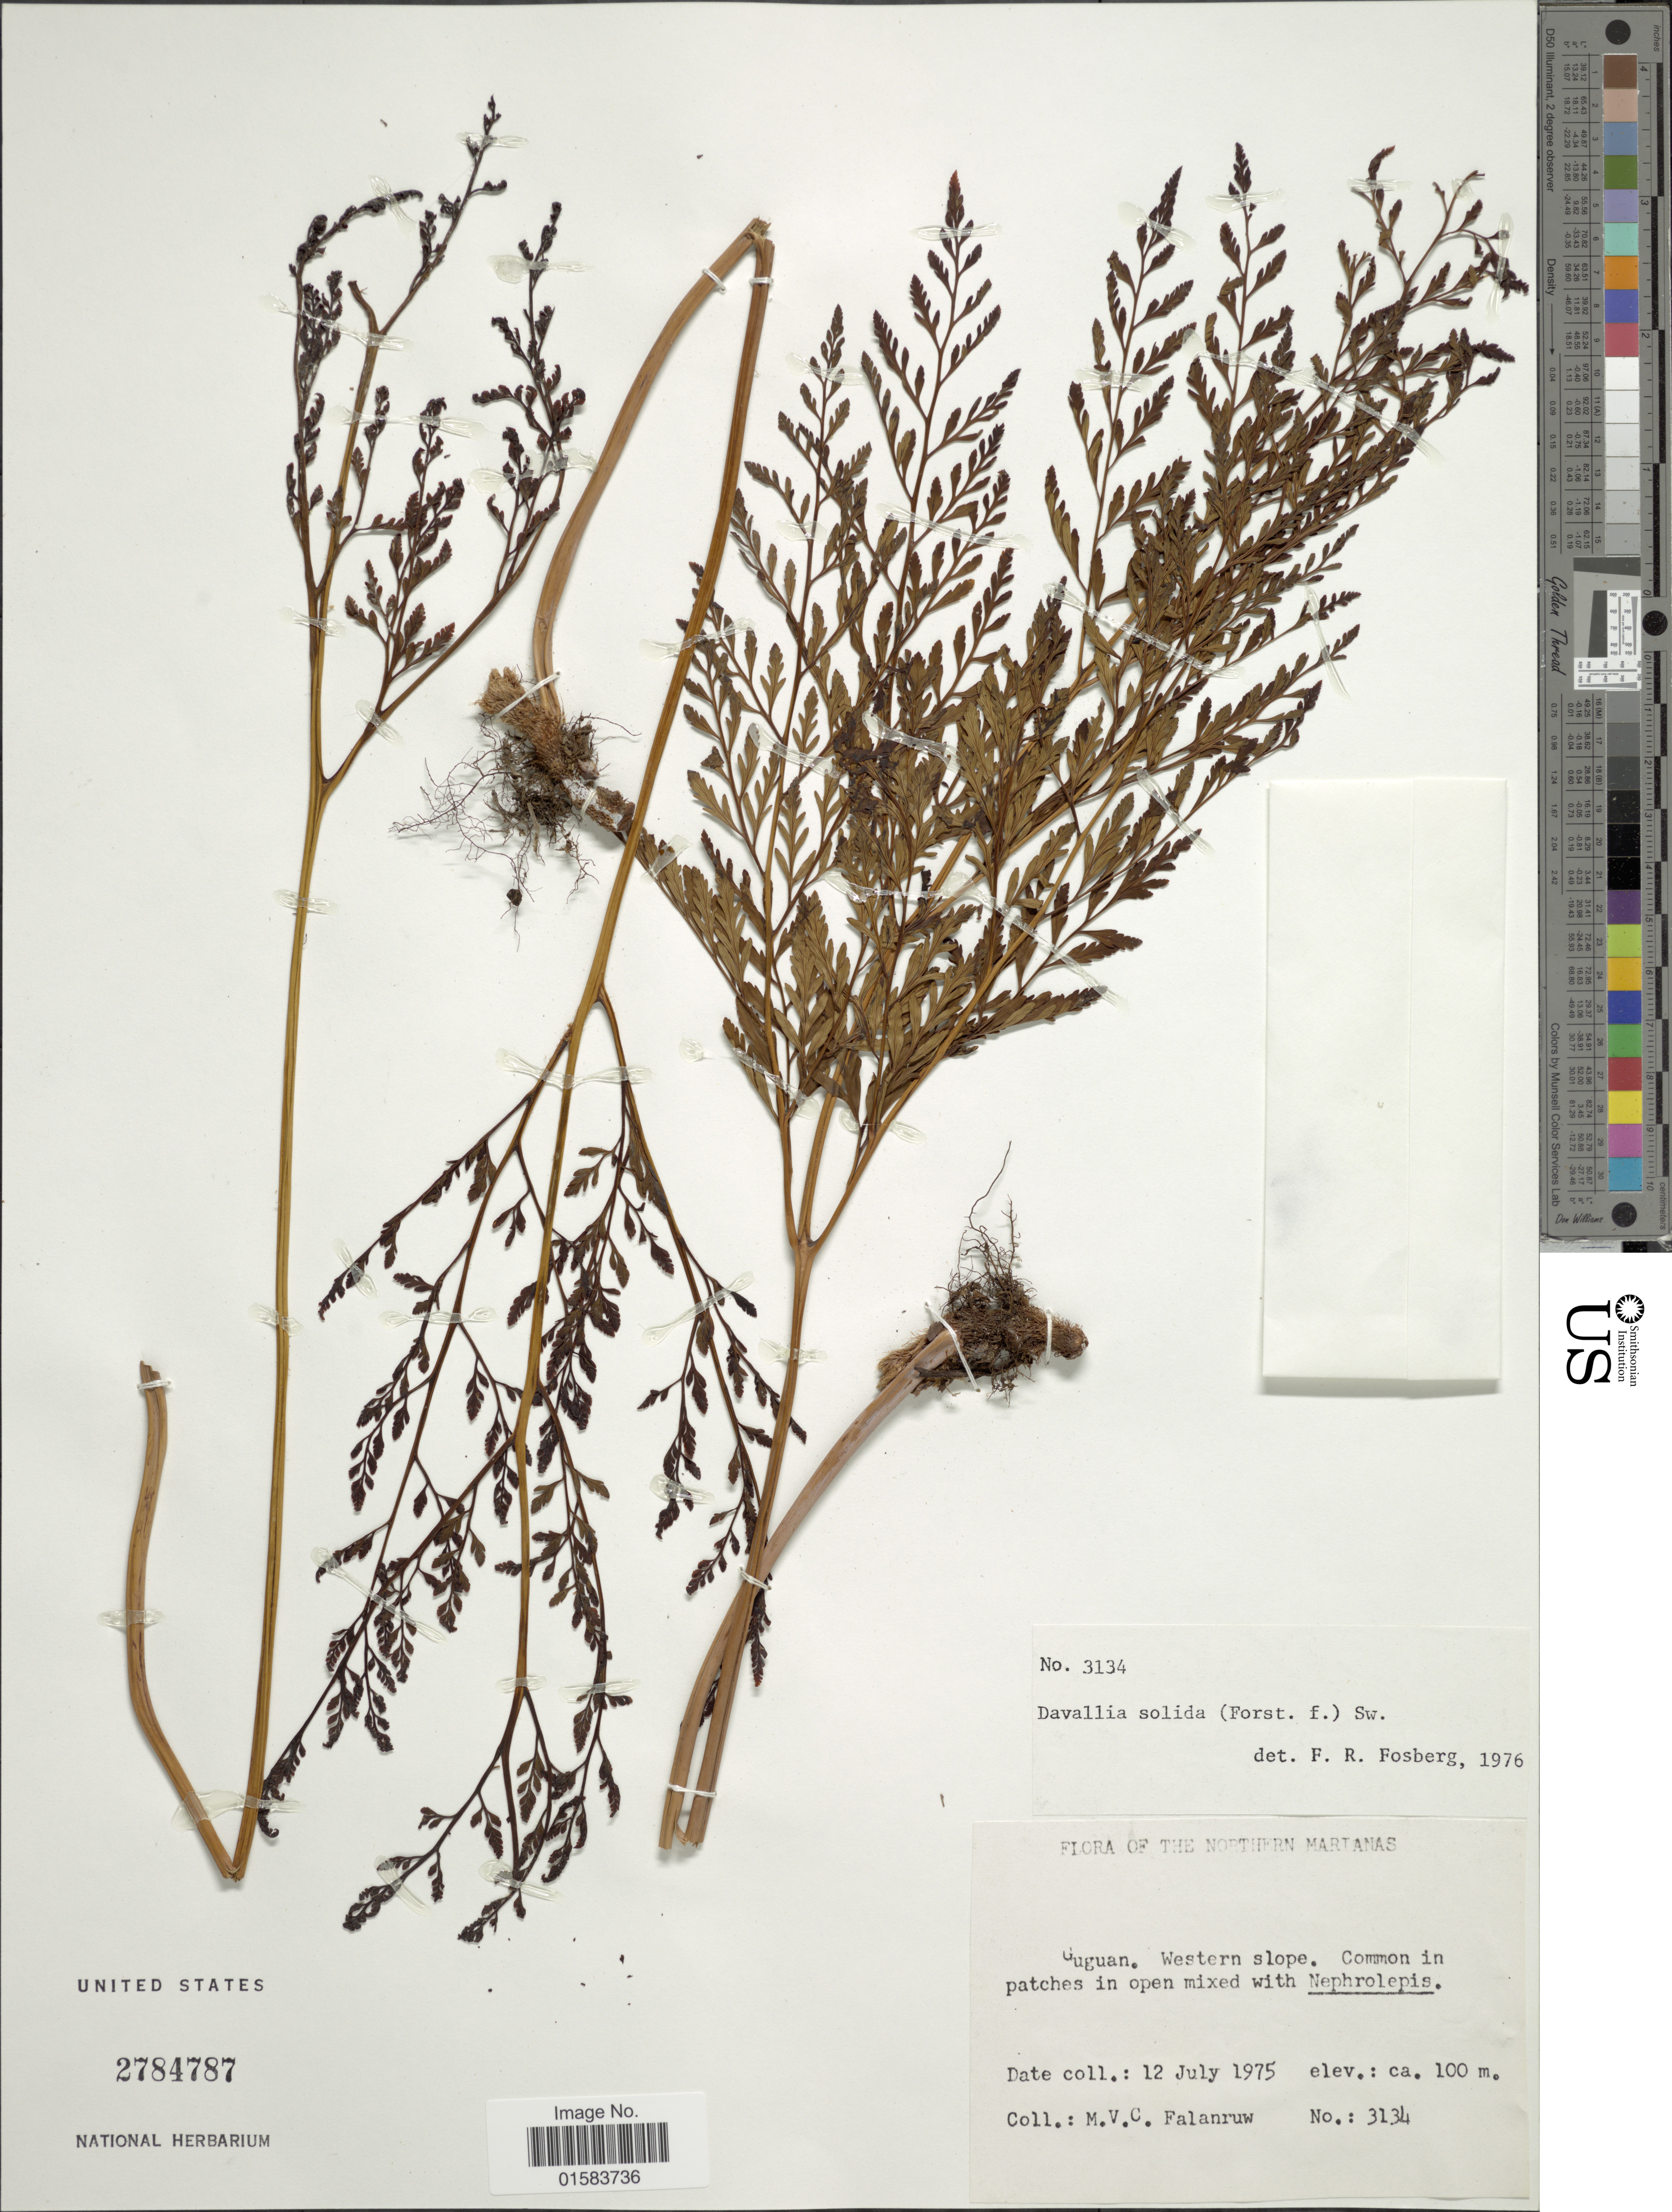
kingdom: Plantae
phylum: Tracheophyta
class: Polypodiopsida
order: Polypodiales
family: Davalliaceae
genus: Davallia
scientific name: Davallia solida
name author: (G. Forst.) Sw.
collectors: M. V. Falanruw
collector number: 3134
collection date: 1975-07-12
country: Northern Mariana Islands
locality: Guguan, Western slope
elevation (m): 100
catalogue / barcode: US 2784787